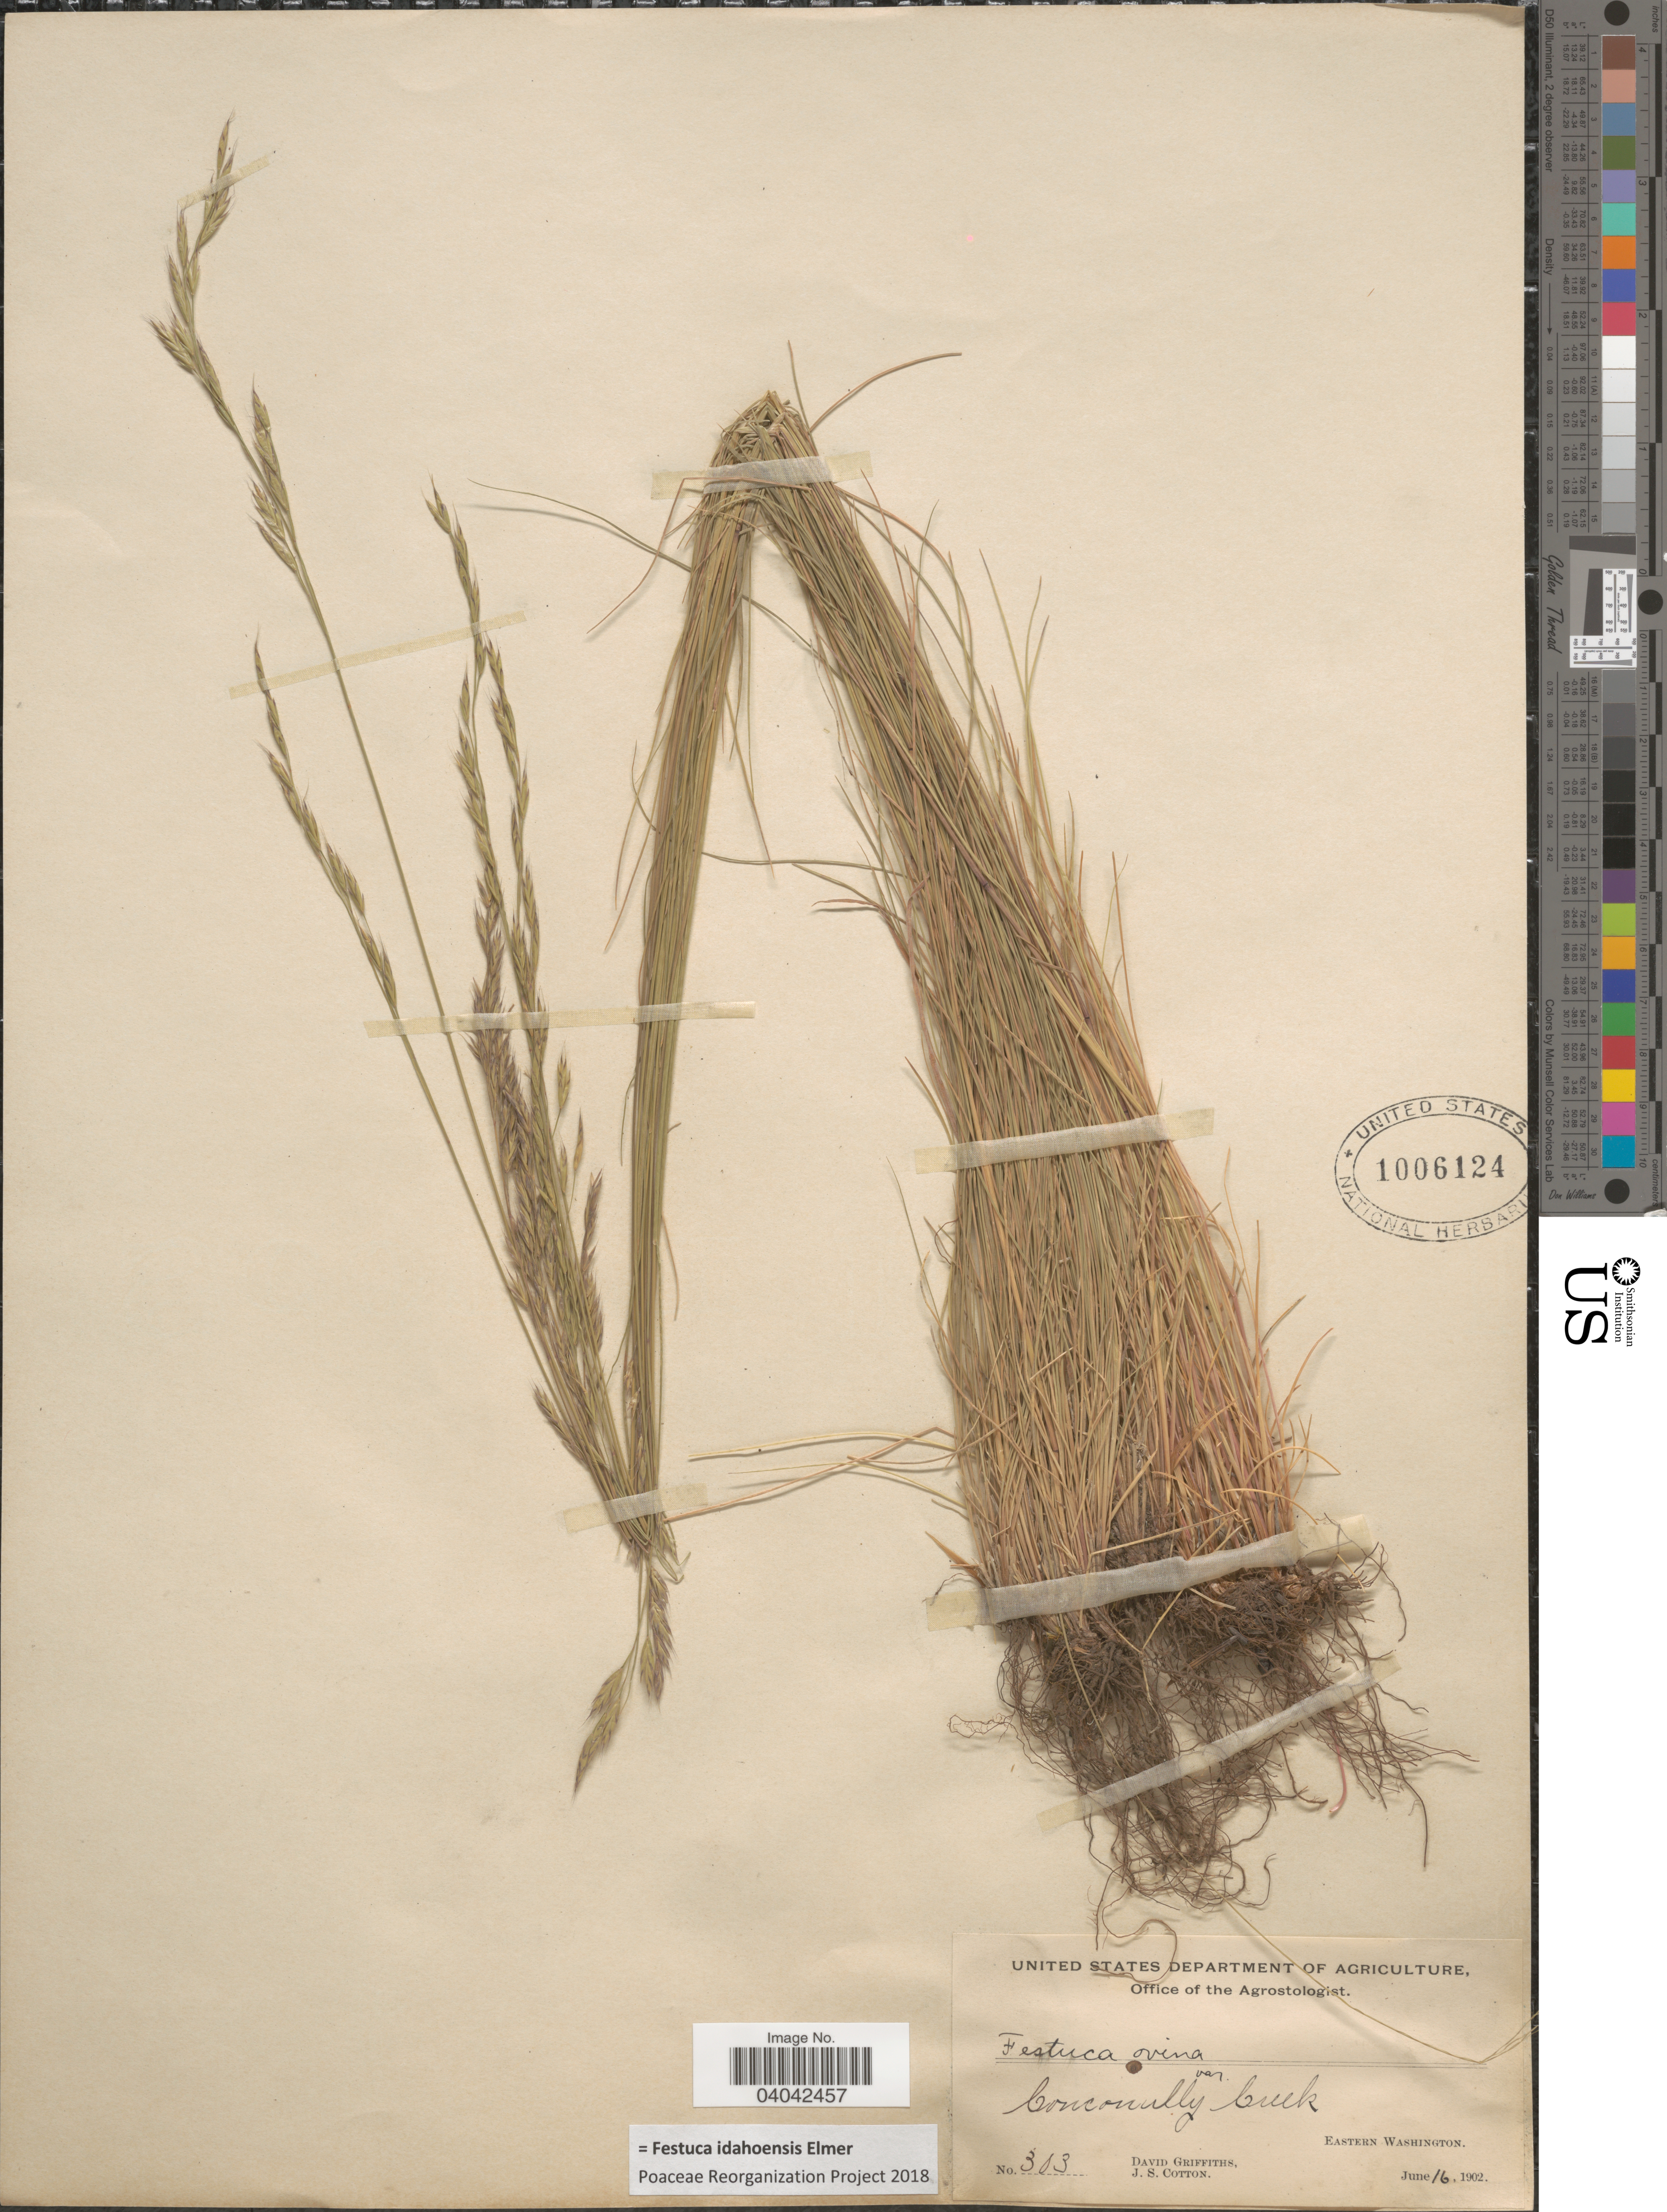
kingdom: Plantae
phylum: Tracheophyta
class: Liliopsida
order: Poales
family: Poaceae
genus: Festuca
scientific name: Festuca idahoensis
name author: Elmer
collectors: D. Griffiths & J. S. Cotton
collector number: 303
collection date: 1902-06-16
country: United States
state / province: Washington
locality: Conconully Creek. Eastern Washington.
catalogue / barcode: US 1006124